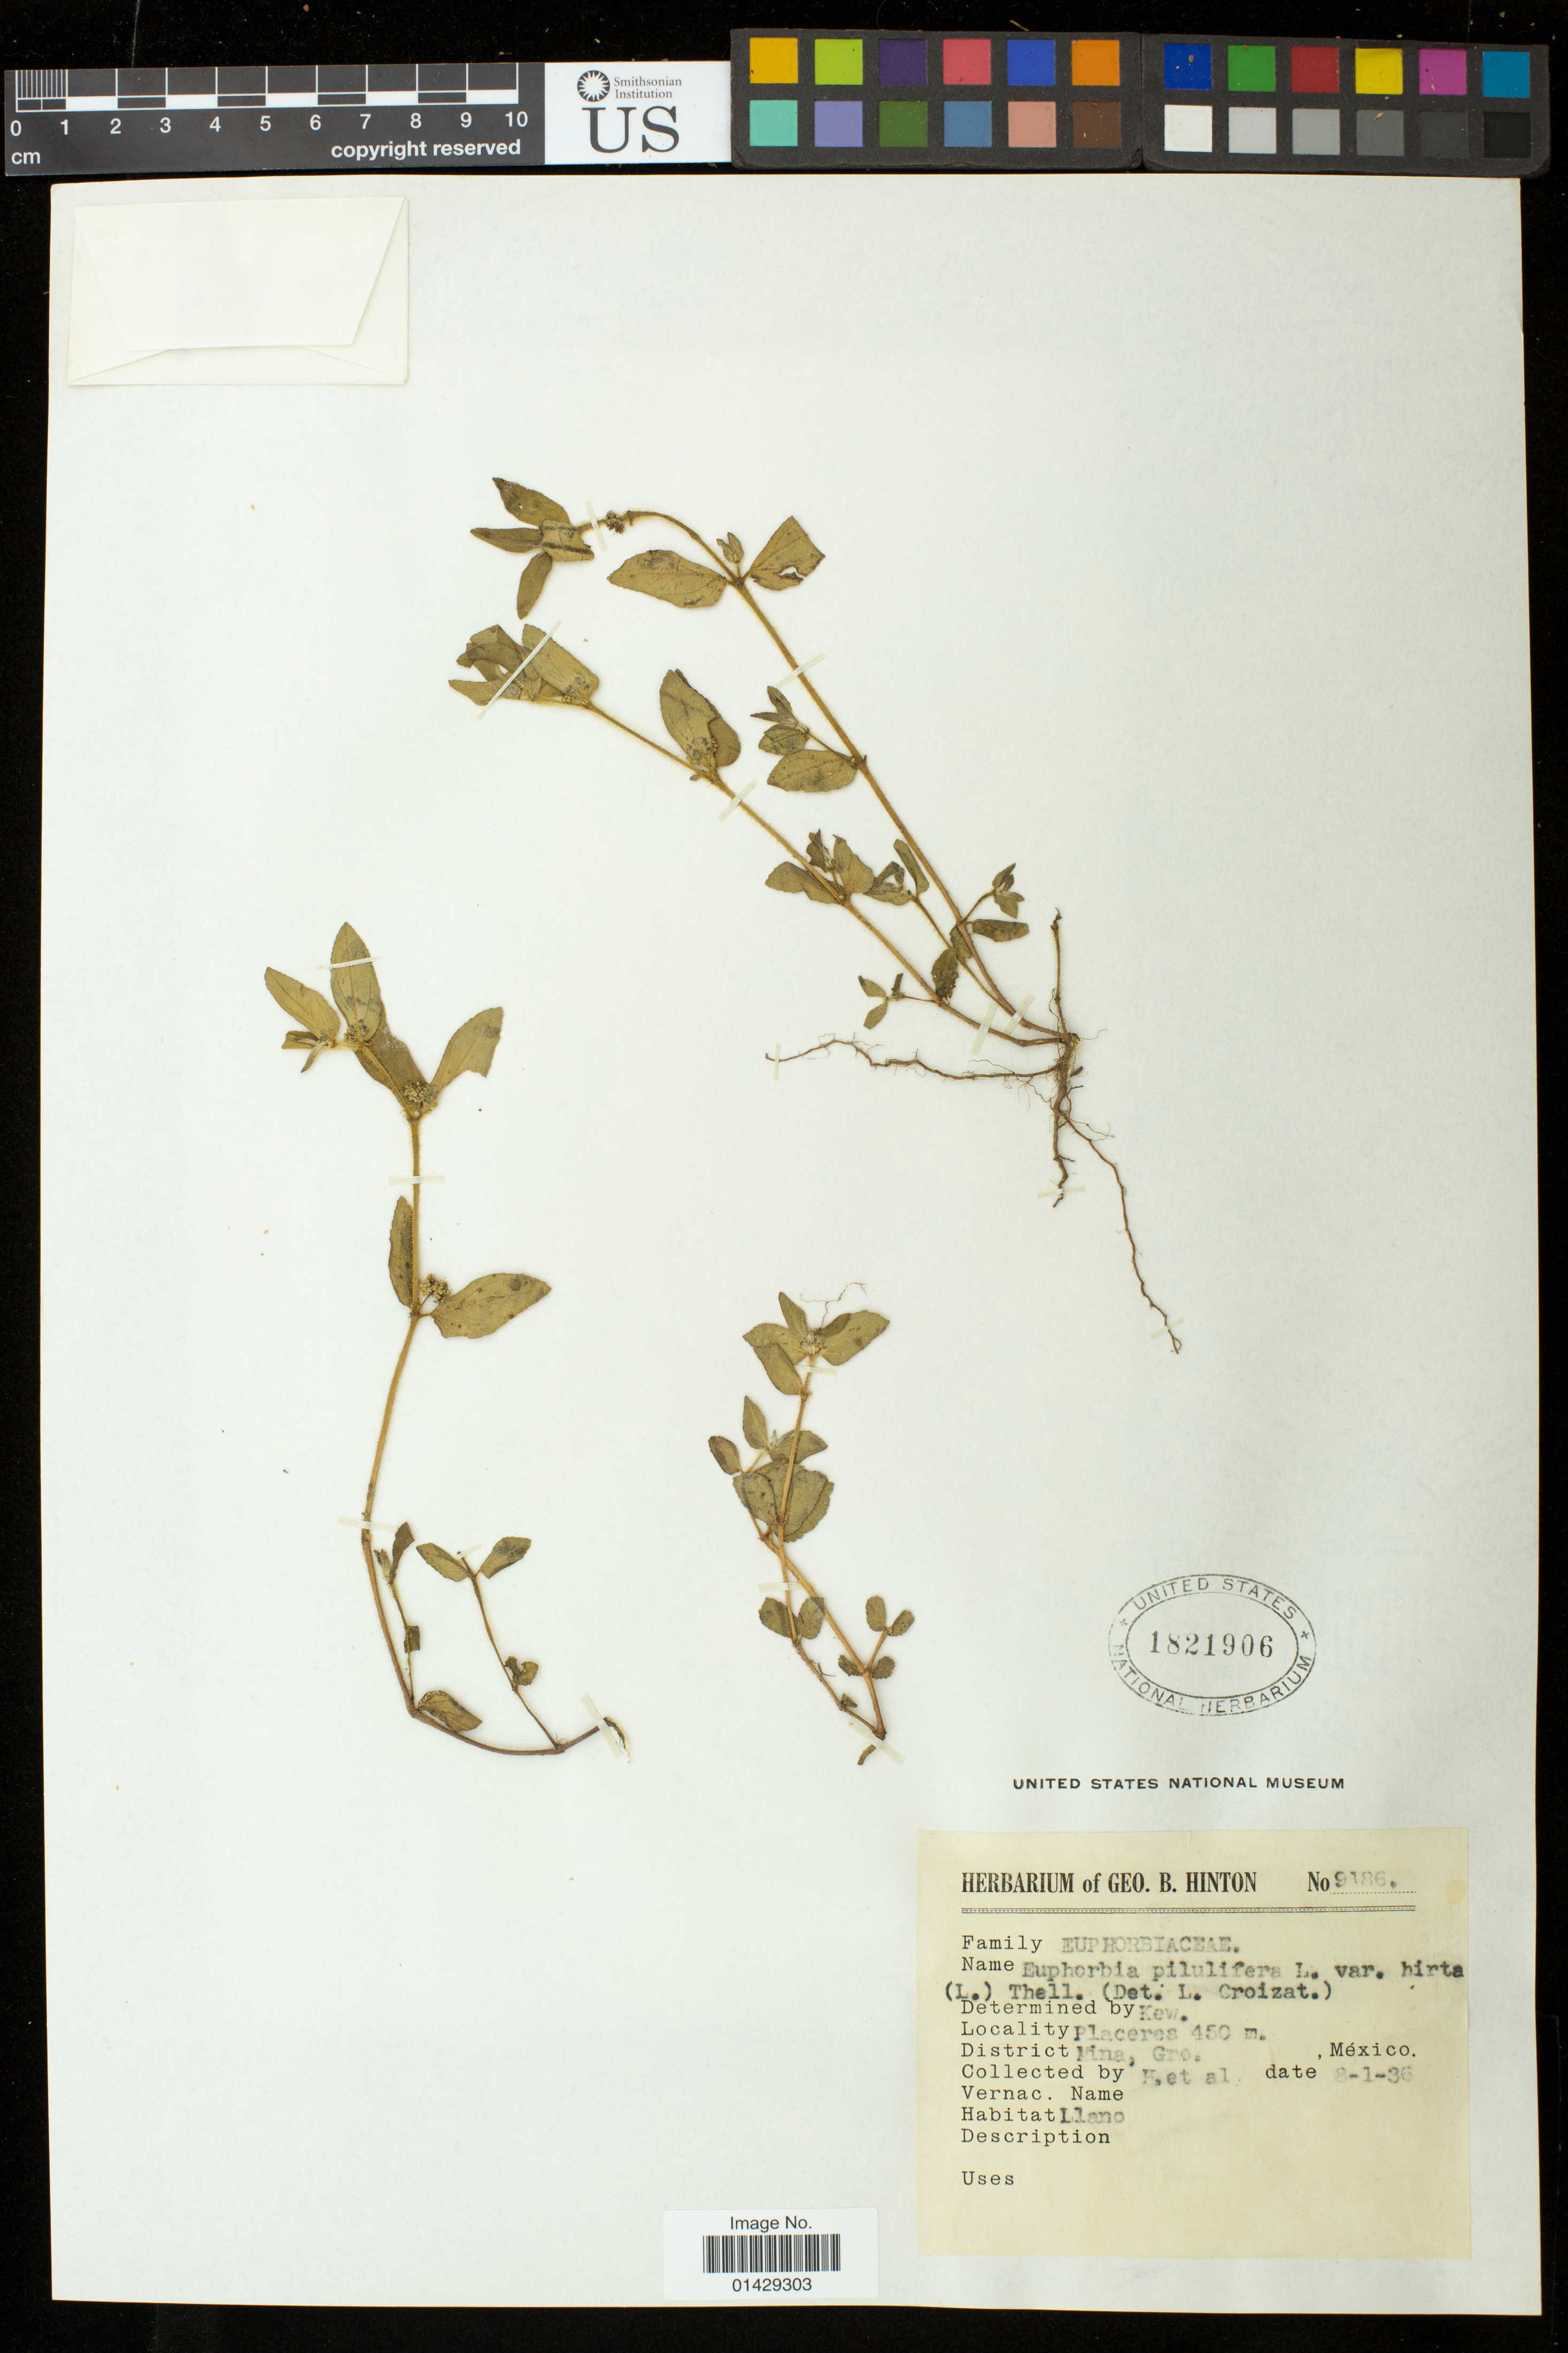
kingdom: Plantae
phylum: Tracheophyta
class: Magnoliopsida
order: Malpighiales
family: Euphorbiaceae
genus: Euphorbia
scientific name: Euphorbia hirta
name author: L.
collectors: G. B. Hinton & et al.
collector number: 9186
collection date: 1936-08-01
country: Mexico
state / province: Guerrero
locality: Placeres, Mina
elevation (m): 450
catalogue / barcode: US 1821906